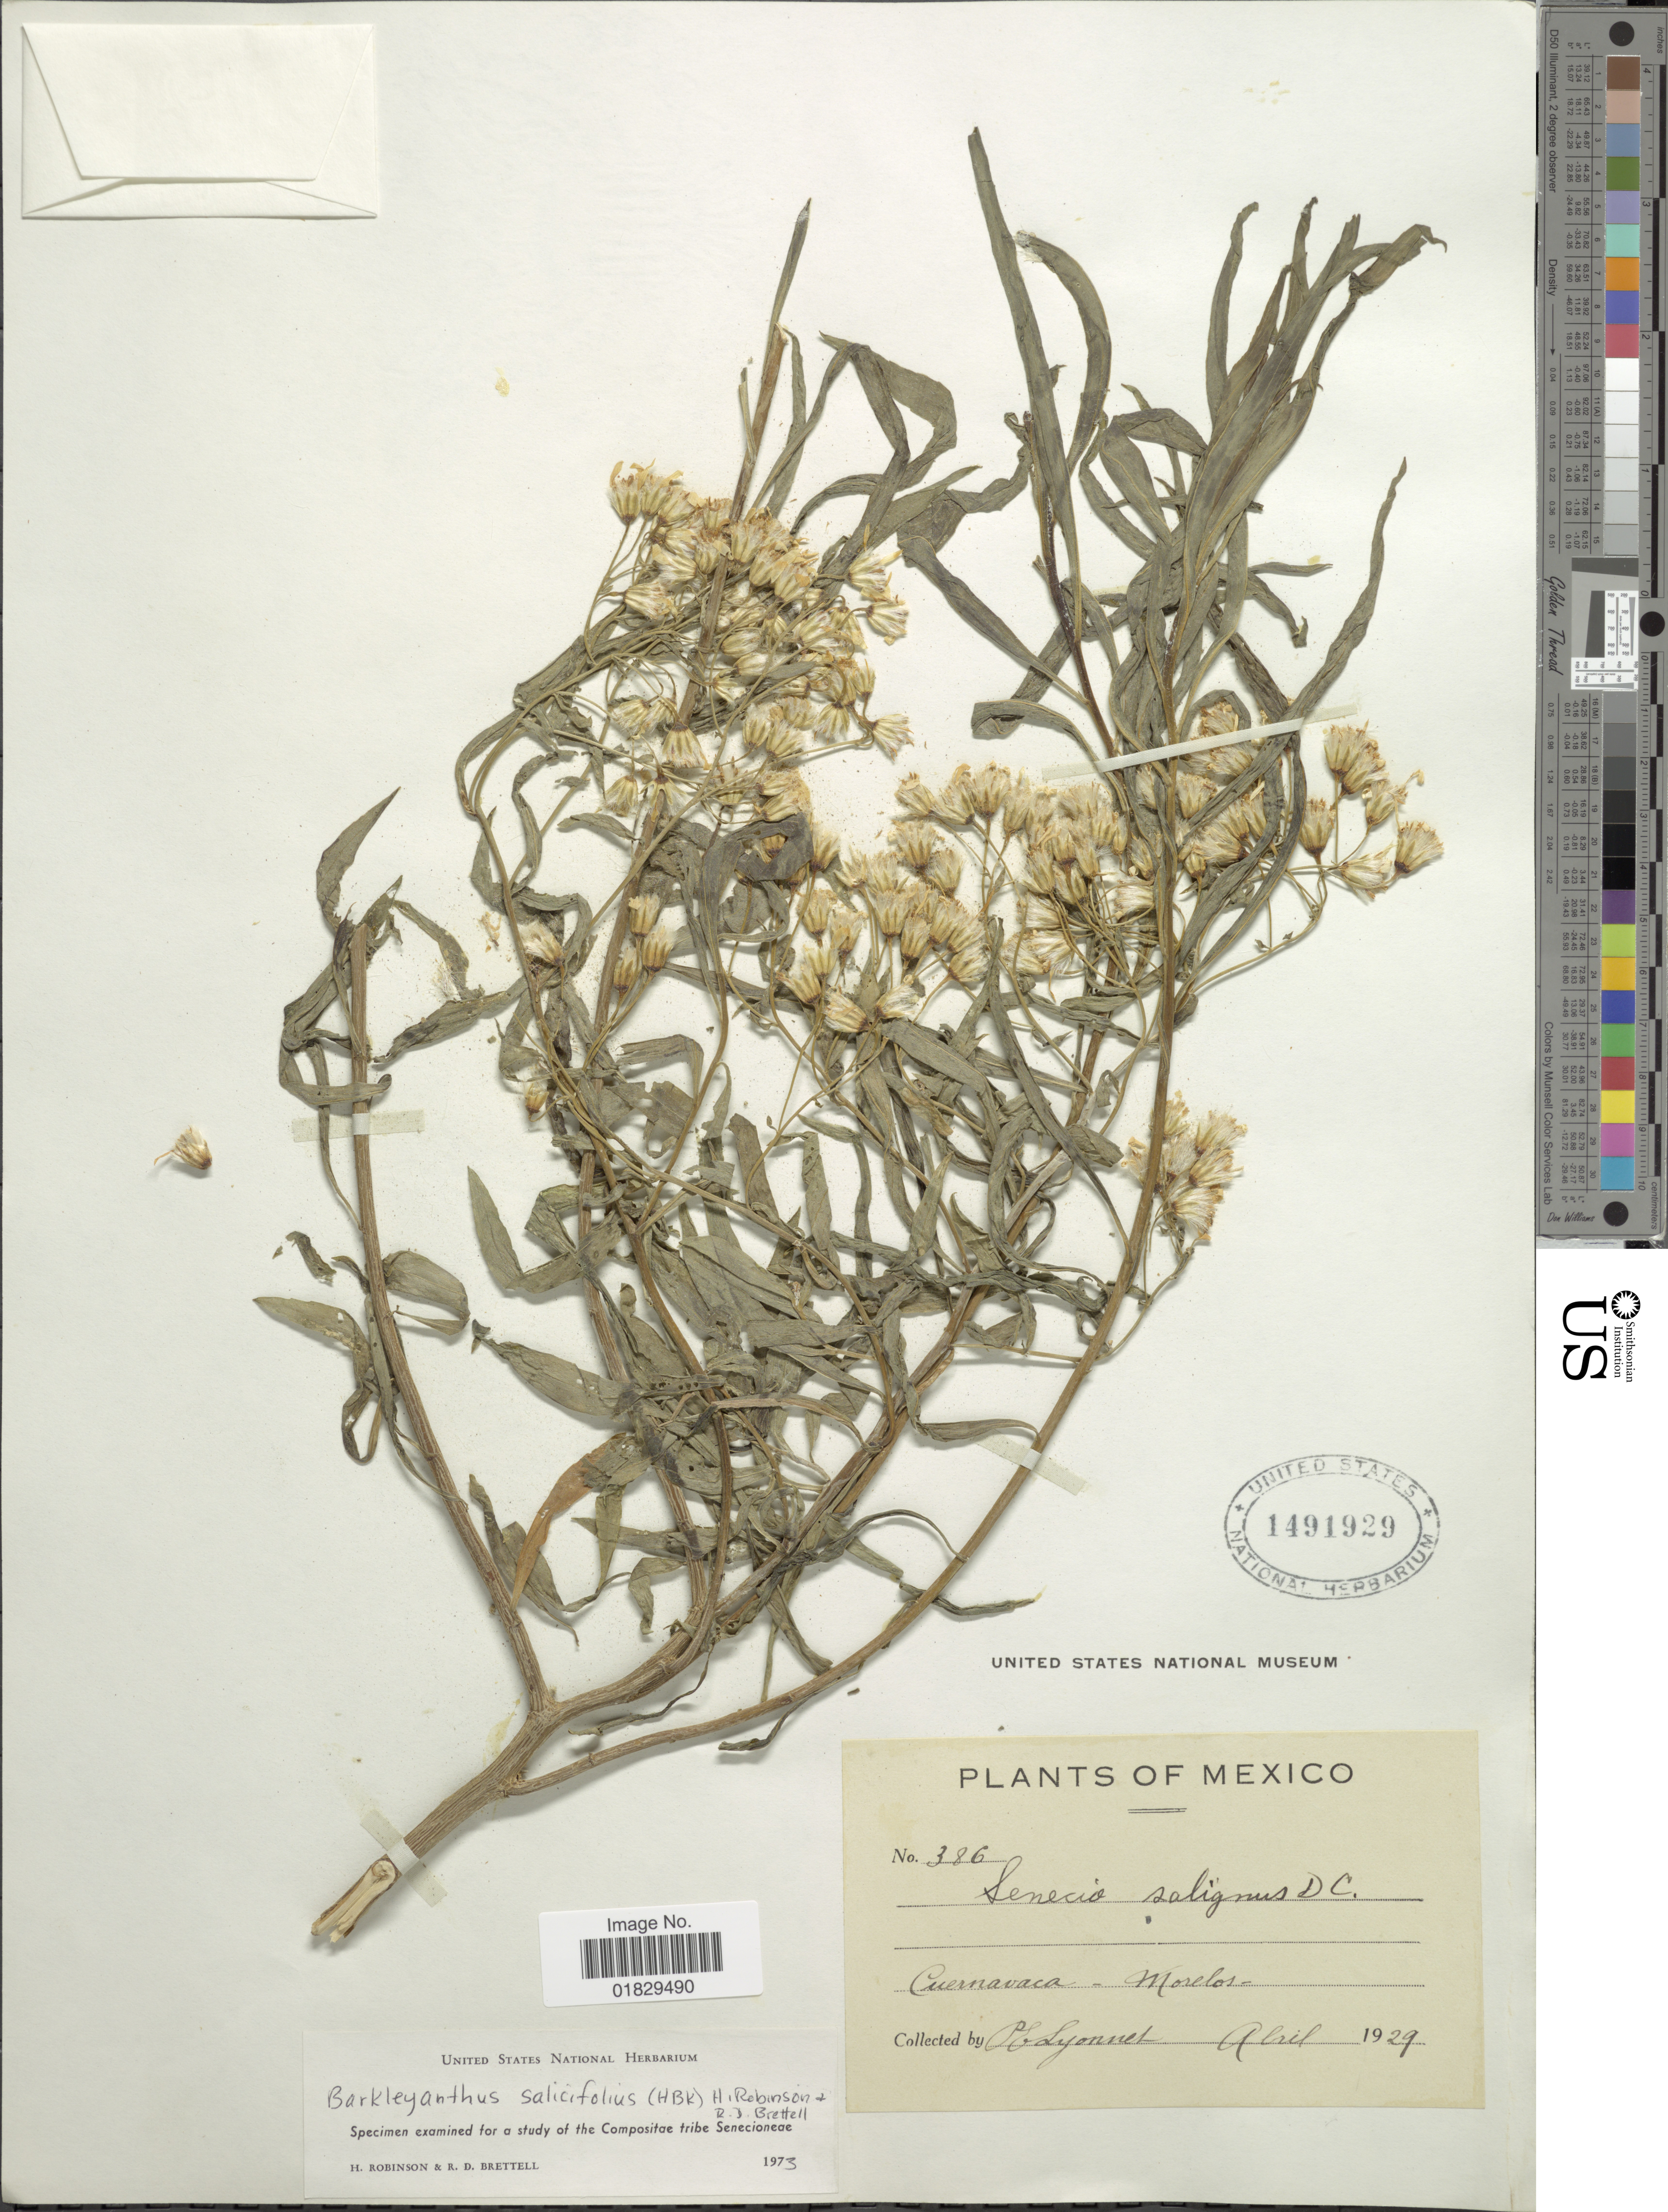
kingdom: Plantae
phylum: Tracheophyta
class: Magnoliopsida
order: Asterales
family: Asteraceae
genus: Barkleyanthus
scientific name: Barkleyanthus salicifolius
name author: (Kunth) H. Rob. & Brettell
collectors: P. Lyonnet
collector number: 386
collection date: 1929-04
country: Mexico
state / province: Morelos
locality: Cuernavaca - Morelos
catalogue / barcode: US 1491929